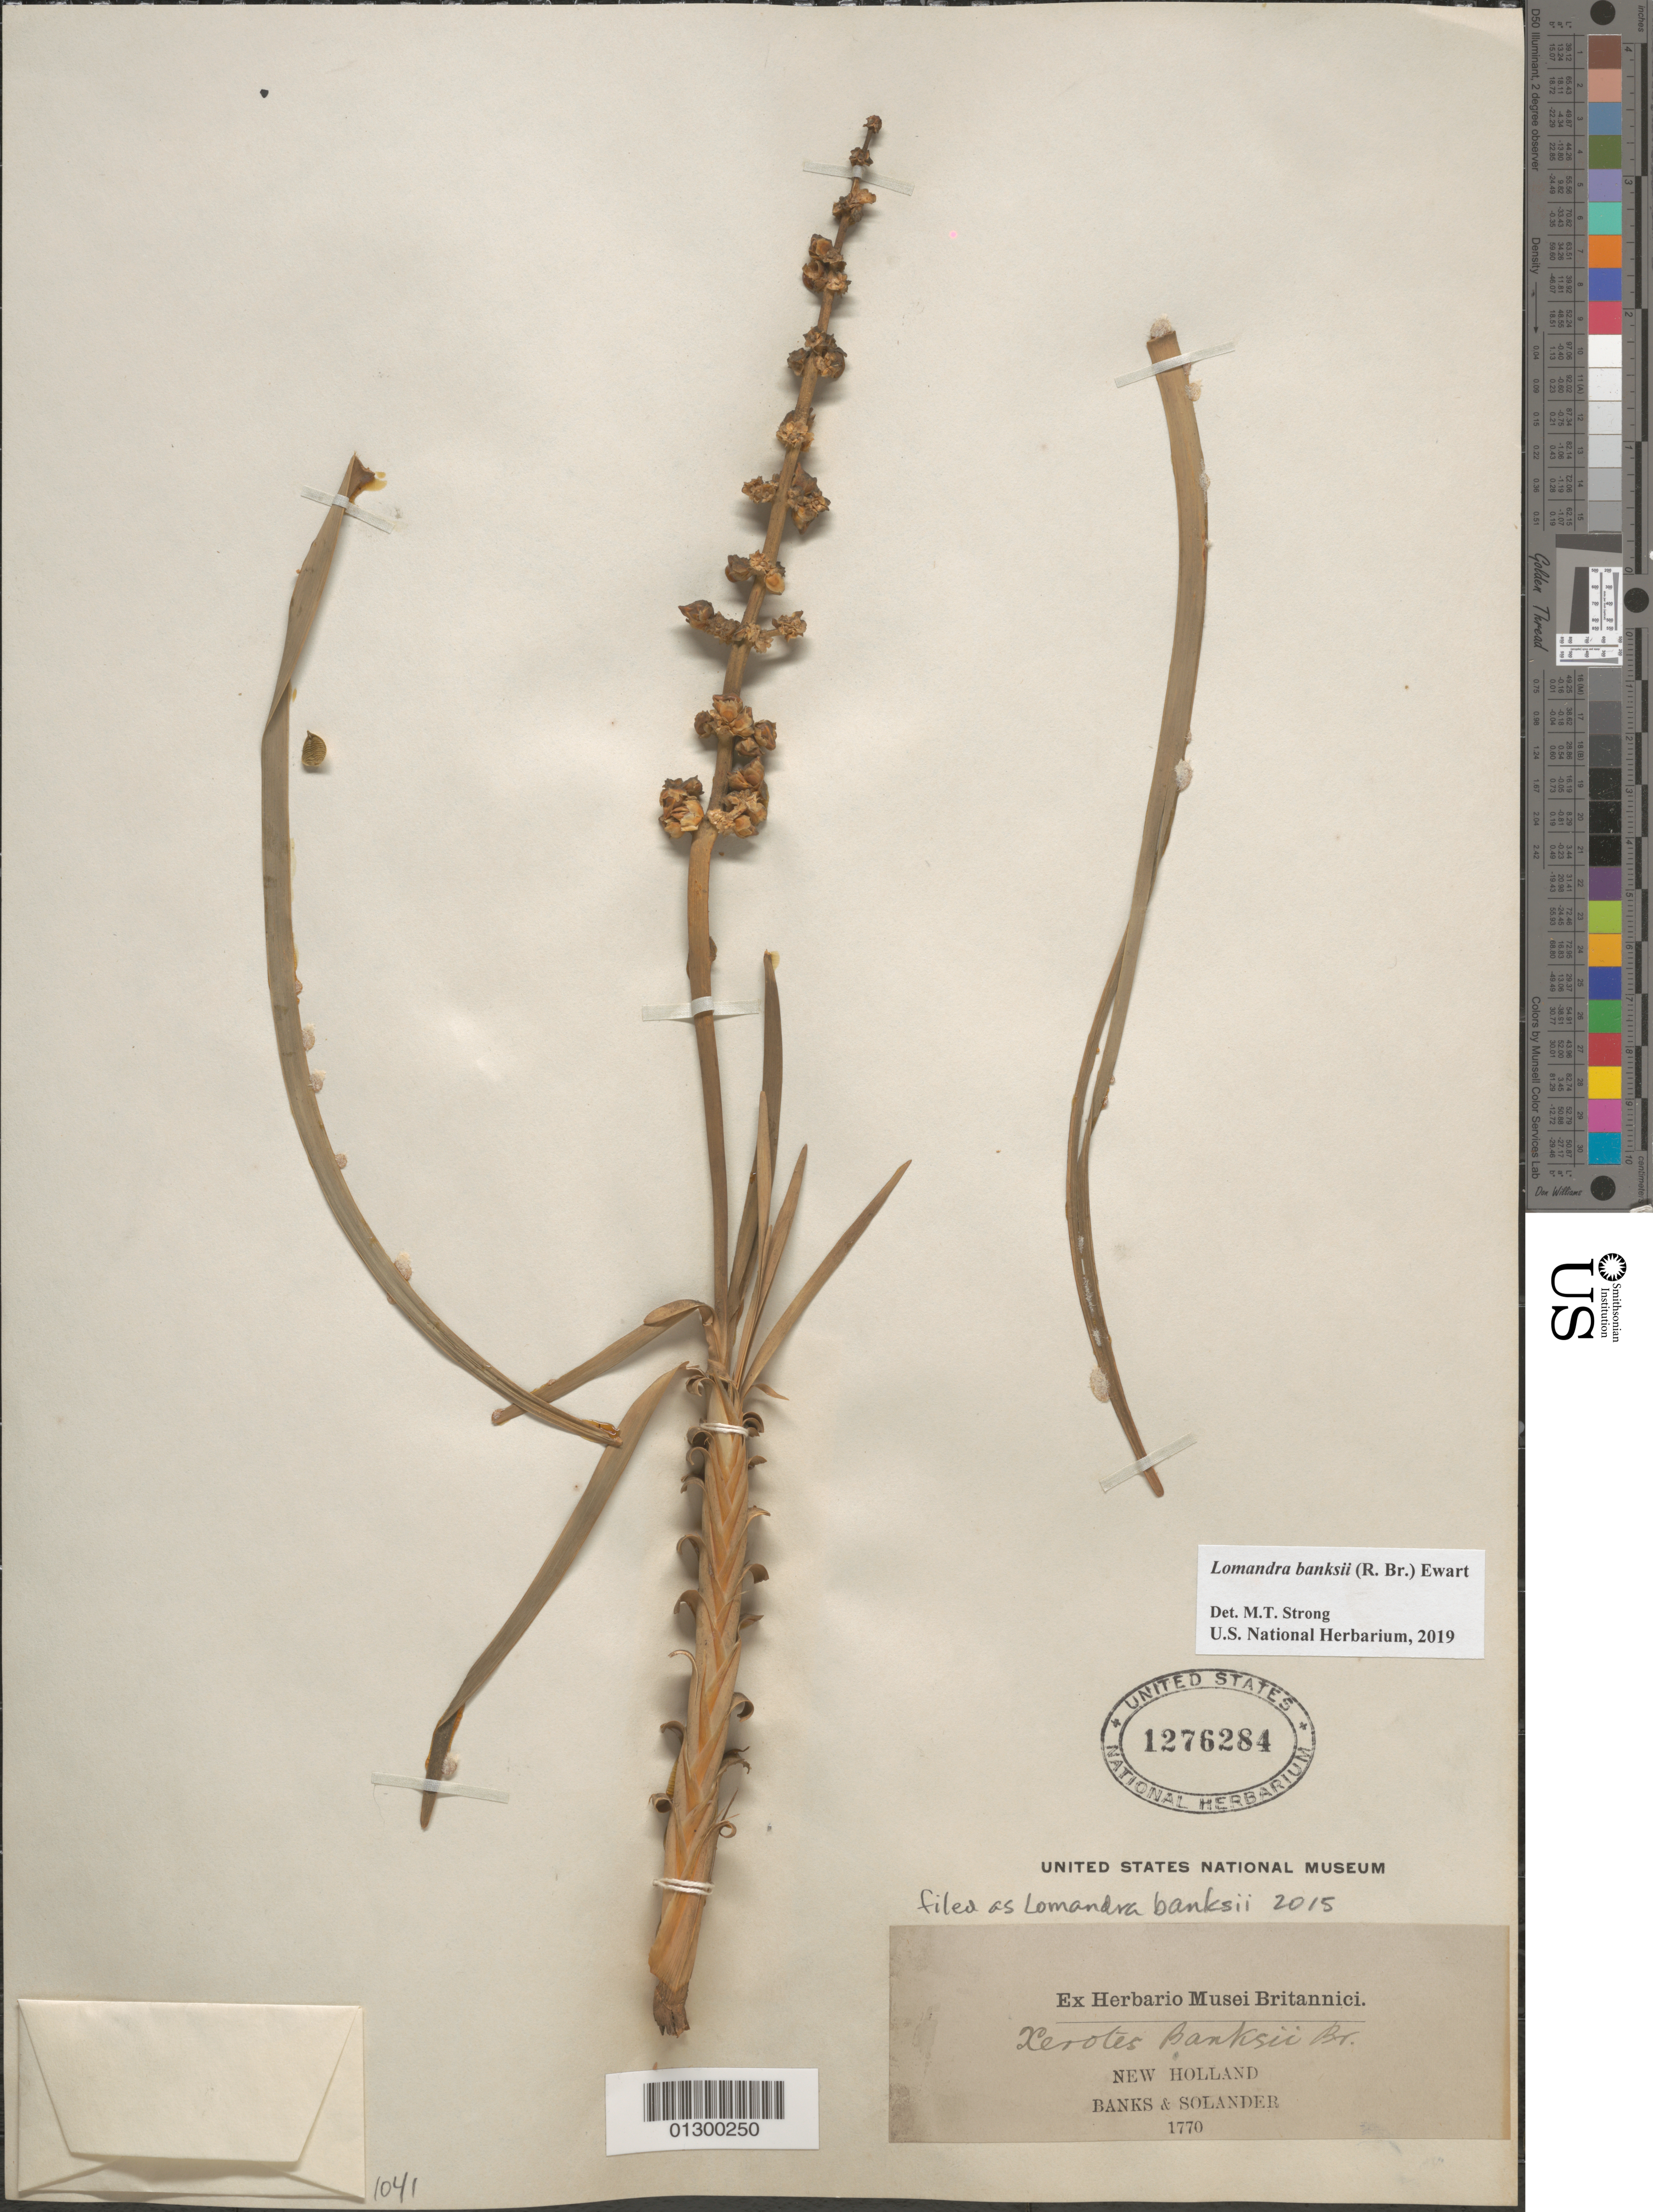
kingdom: Plantae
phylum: Tracheophyta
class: Liliopsida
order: Asparagales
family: Asparagaceae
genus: Lomandra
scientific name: Lomandra banksii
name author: (R. Br.) Ewart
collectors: J. Banks & D. C. Solander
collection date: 1770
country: Australia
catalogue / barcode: US 1276284